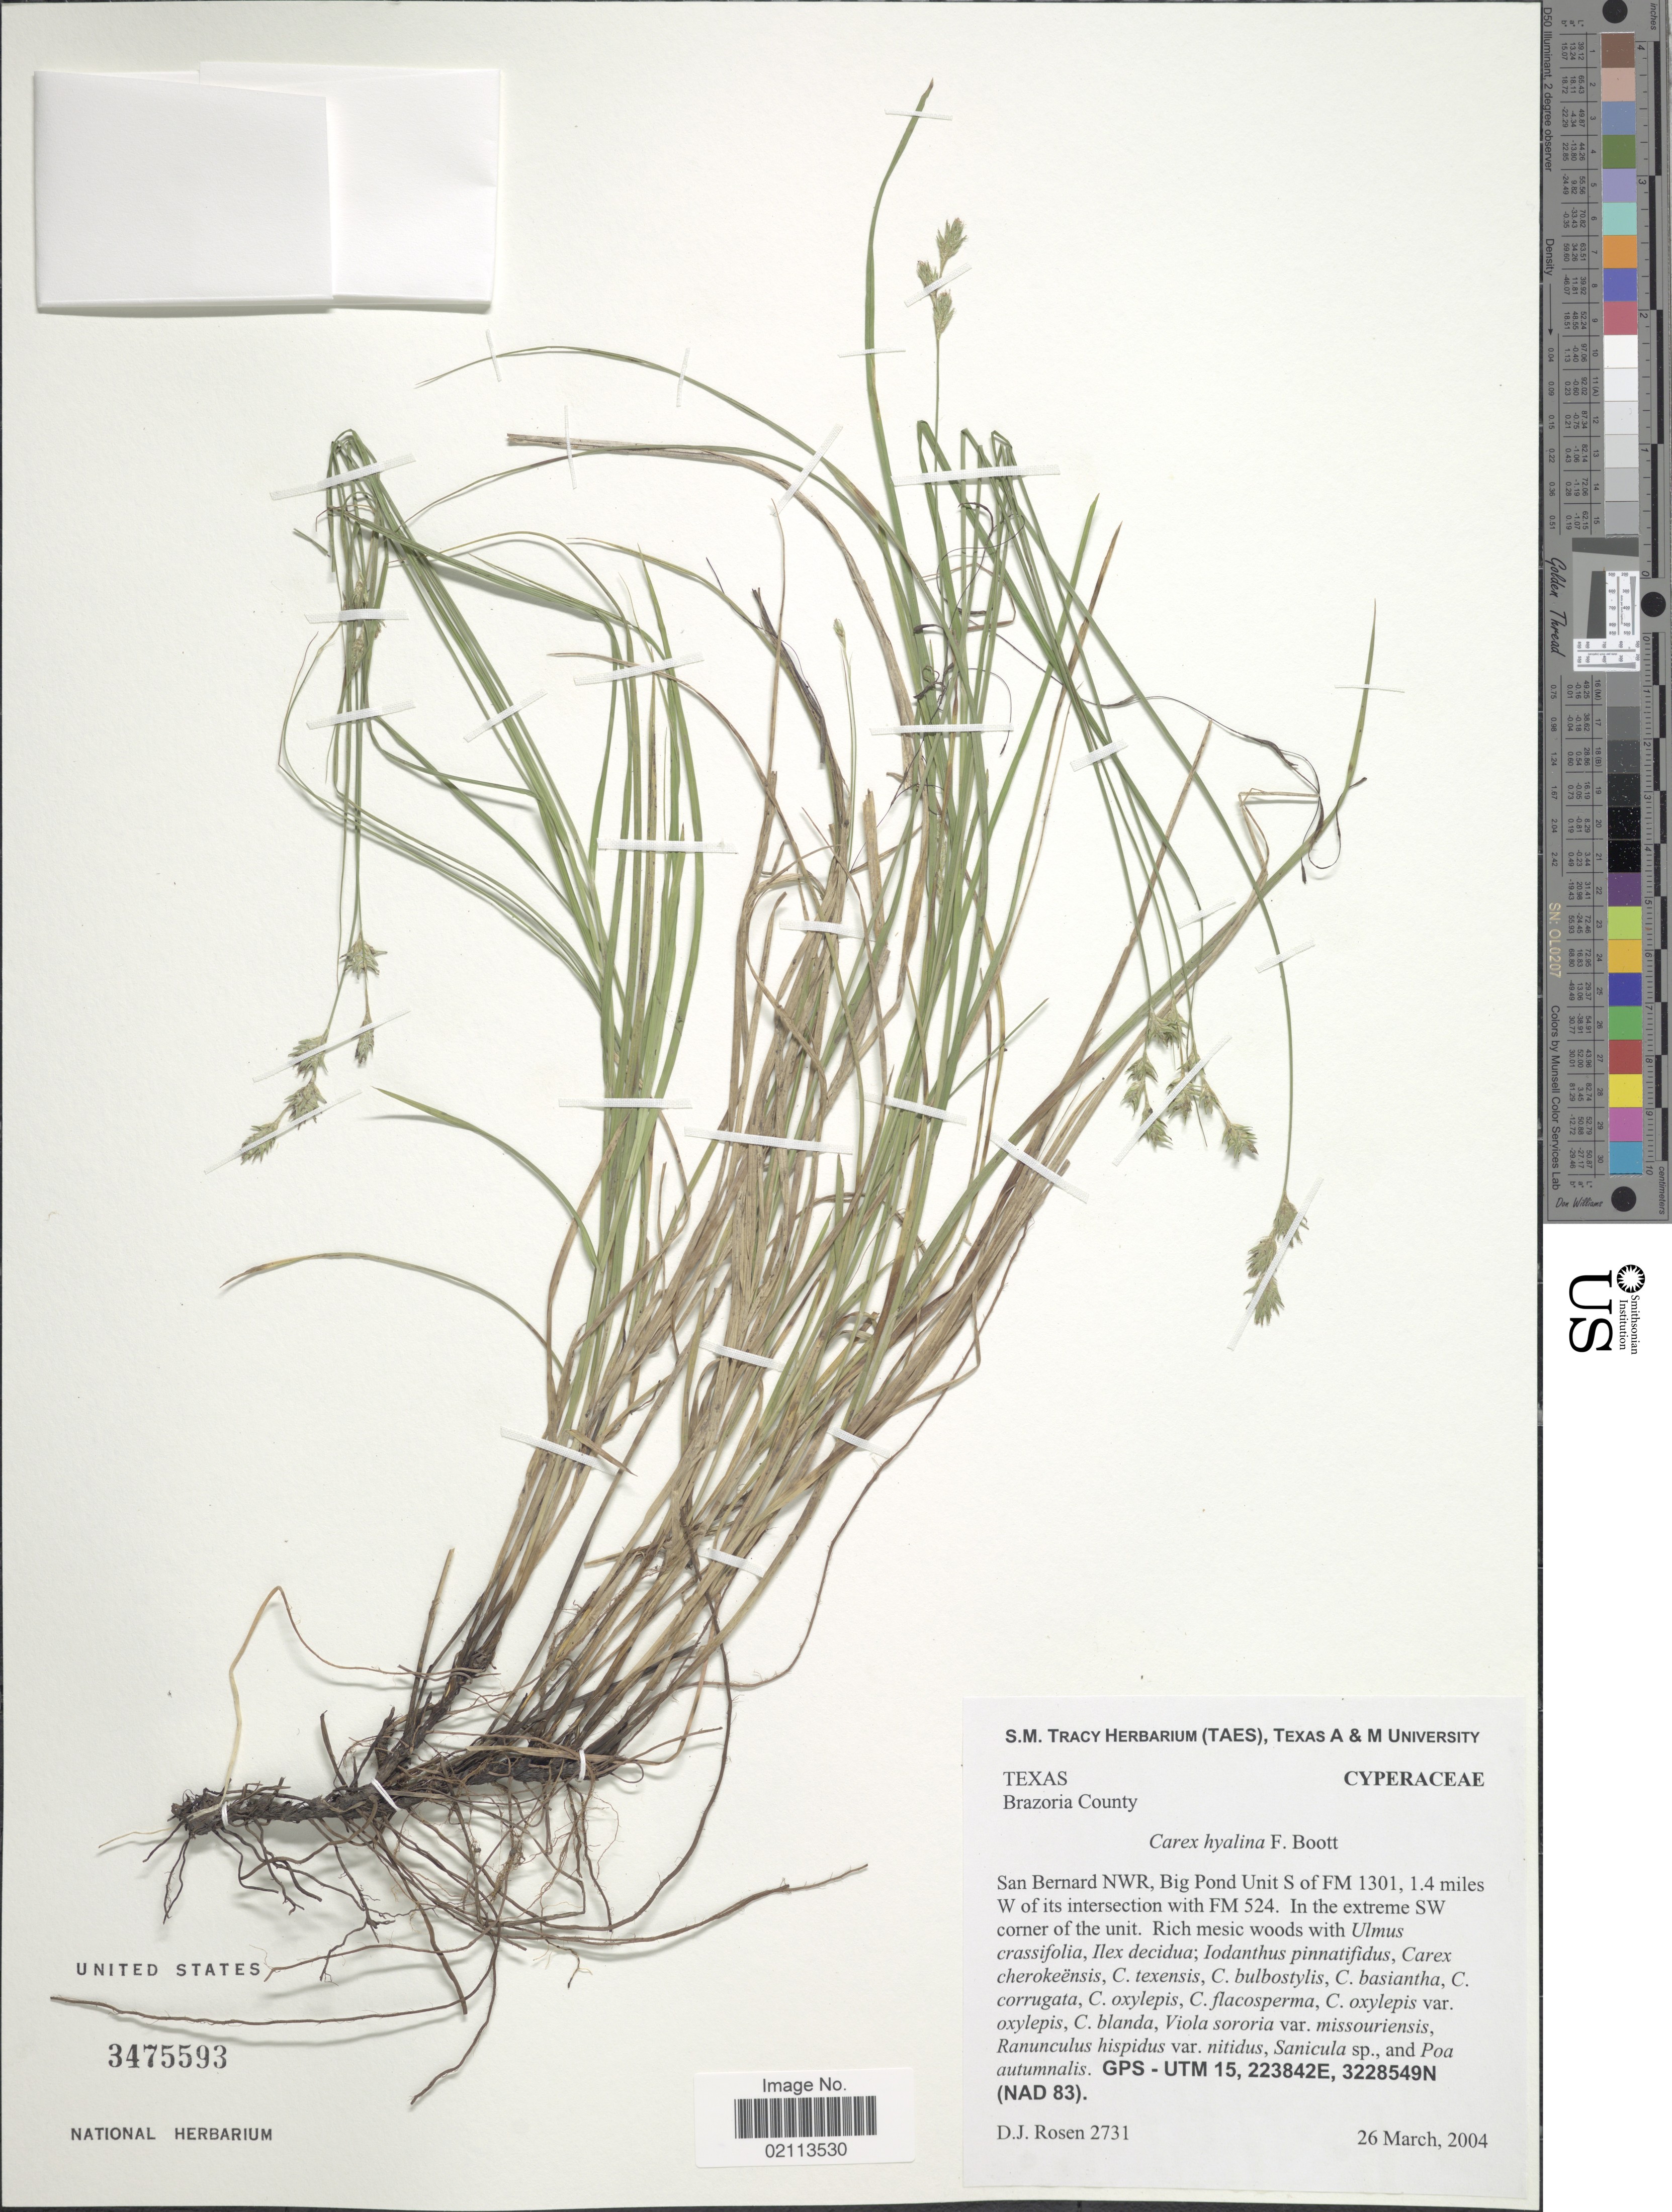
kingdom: Plantae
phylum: Tracheophyta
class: Liliopsida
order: Poales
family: Cyperaceae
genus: Carex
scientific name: Carex hyalina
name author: Boott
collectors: D. J. Rosen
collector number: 2731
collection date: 2004-03-26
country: United States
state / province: Texas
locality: Brazoria County, San Bernard NWR, Big Pond Unit S of FM 1301, 1.4 miles W of its intersection with FM 524. In the extreme SW corner of the unit.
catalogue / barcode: US 3475593